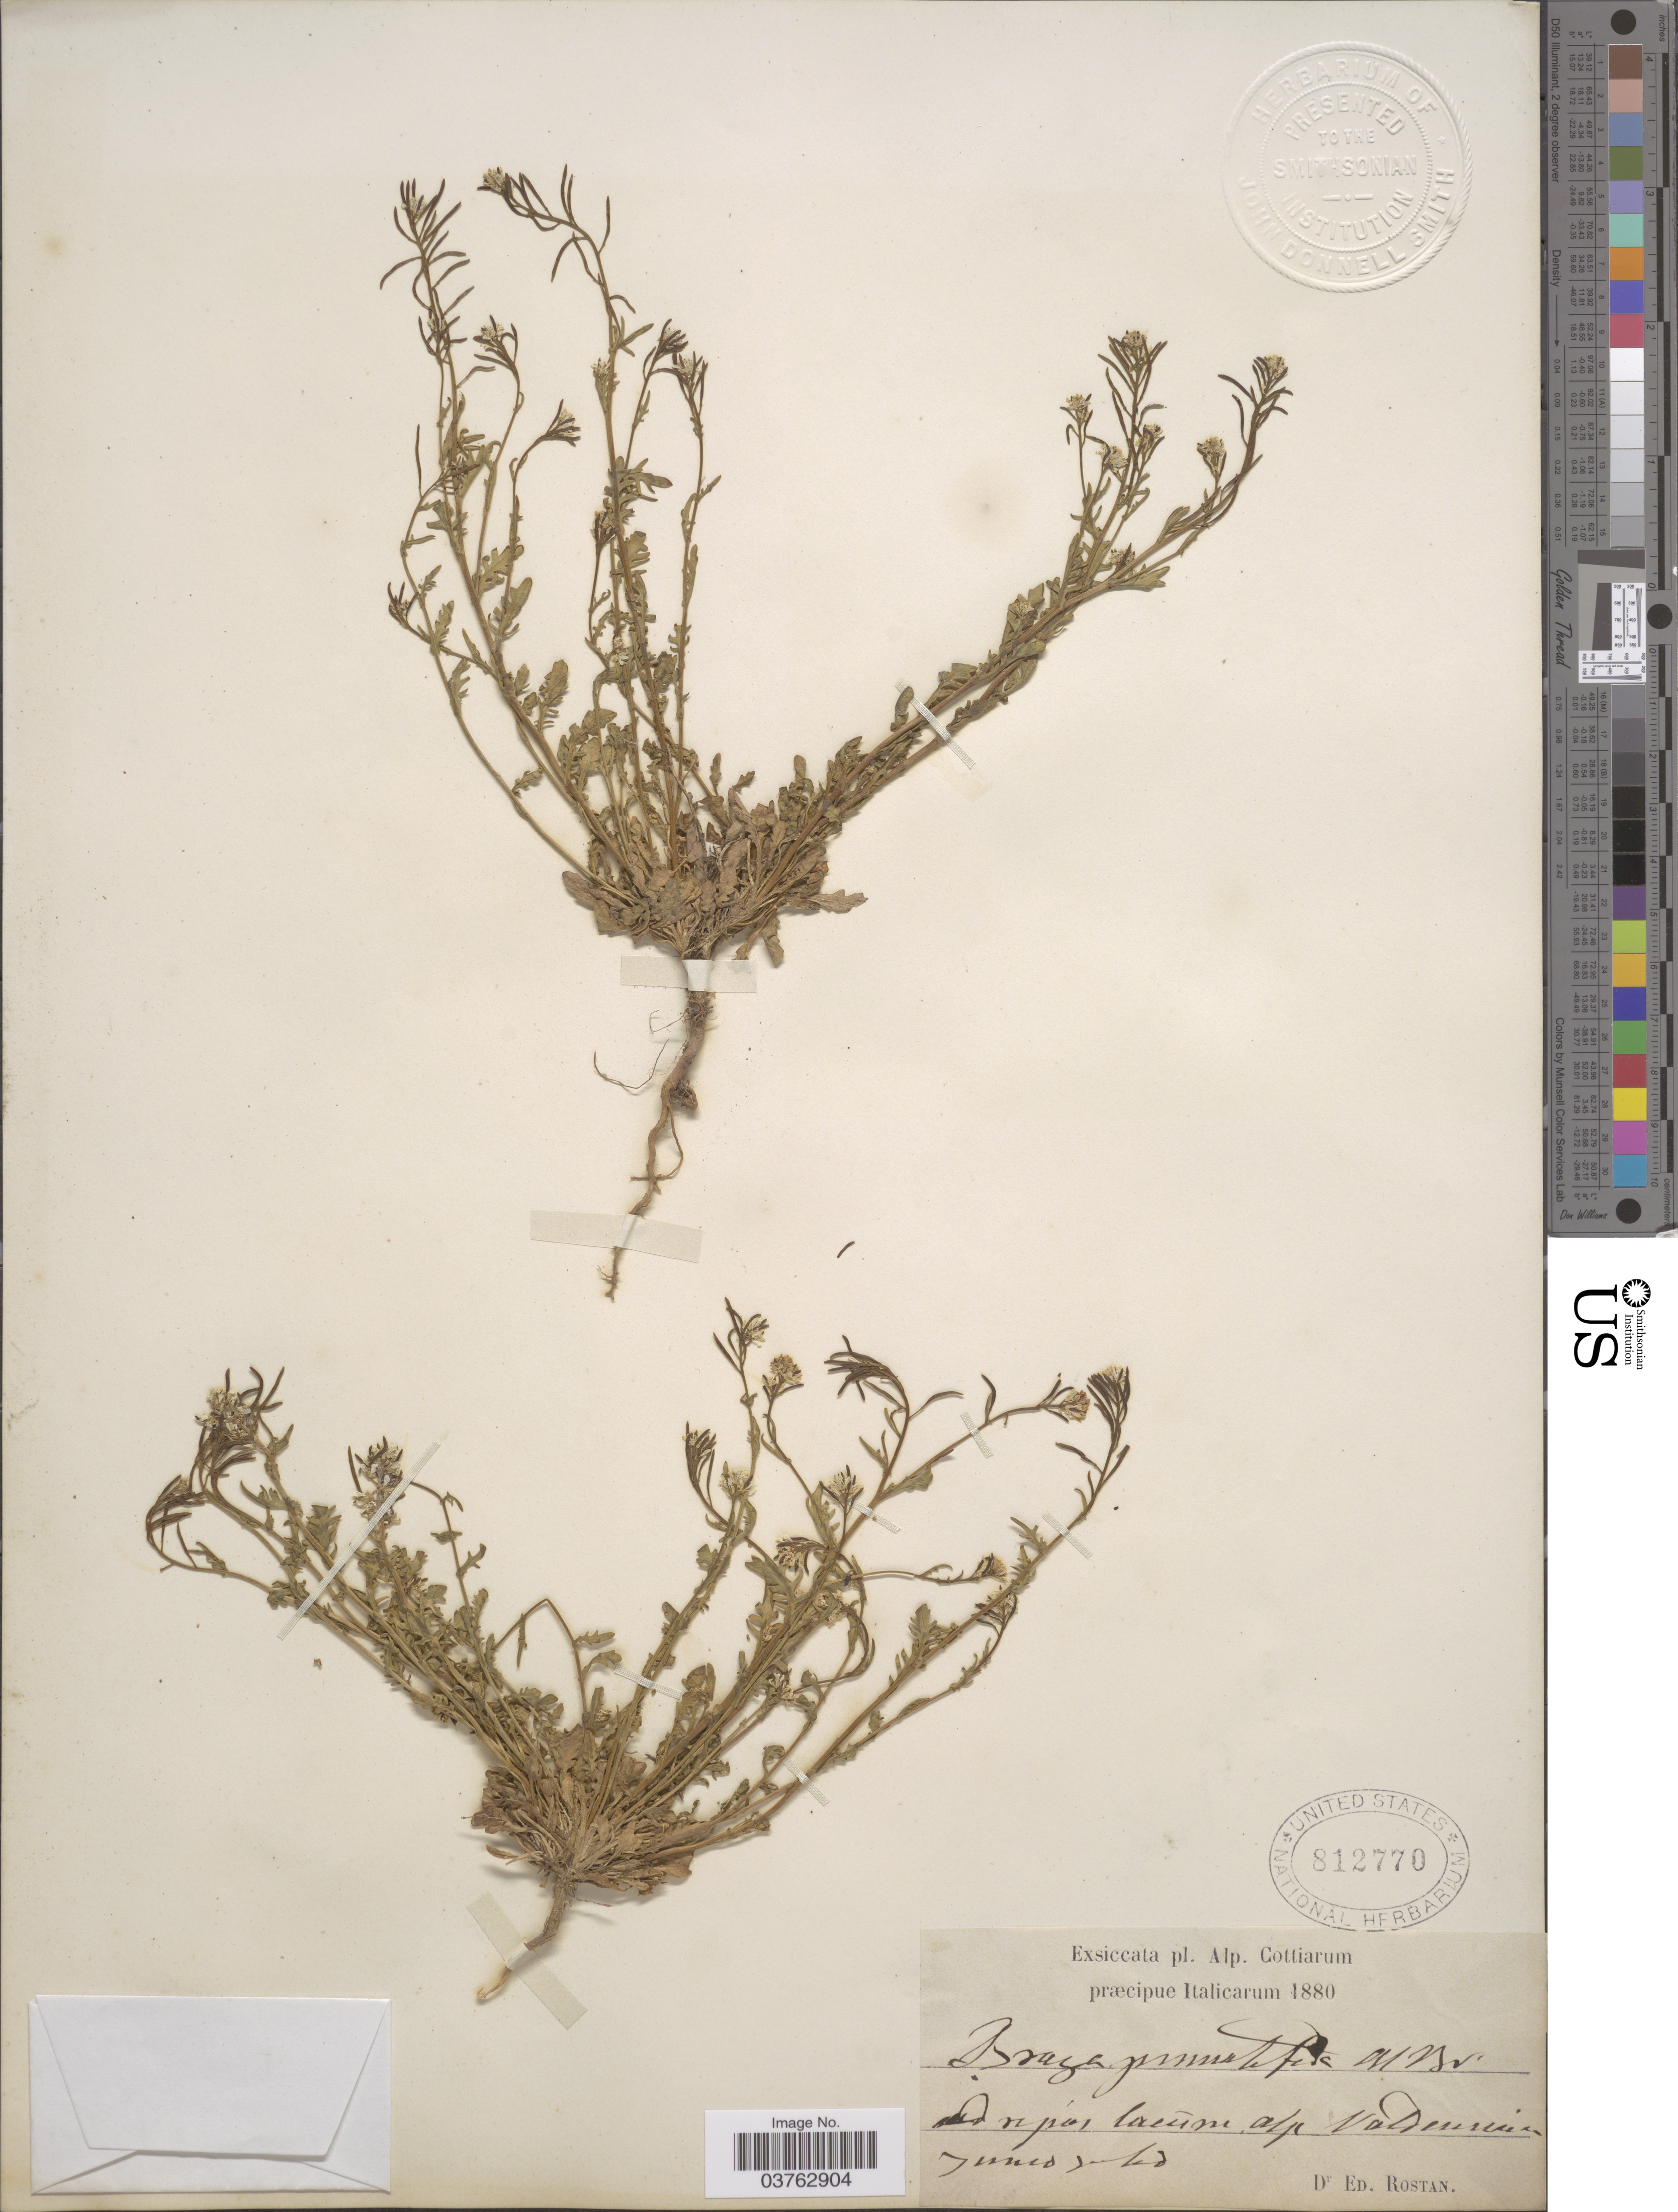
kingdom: Plantae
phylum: Tracheophyta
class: Magnoliopsida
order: Brassicales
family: Brassicaceae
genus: Braya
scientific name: Braya pinnatifida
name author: (Lam.) W.D.J. Koch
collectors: E. Rostan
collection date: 1880-06/1880-07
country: Italy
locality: Alp. Cottiarum præcipue Italicarum. Ad ripas lacum alp. Valdensium. [interpreted]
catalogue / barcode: US 812770